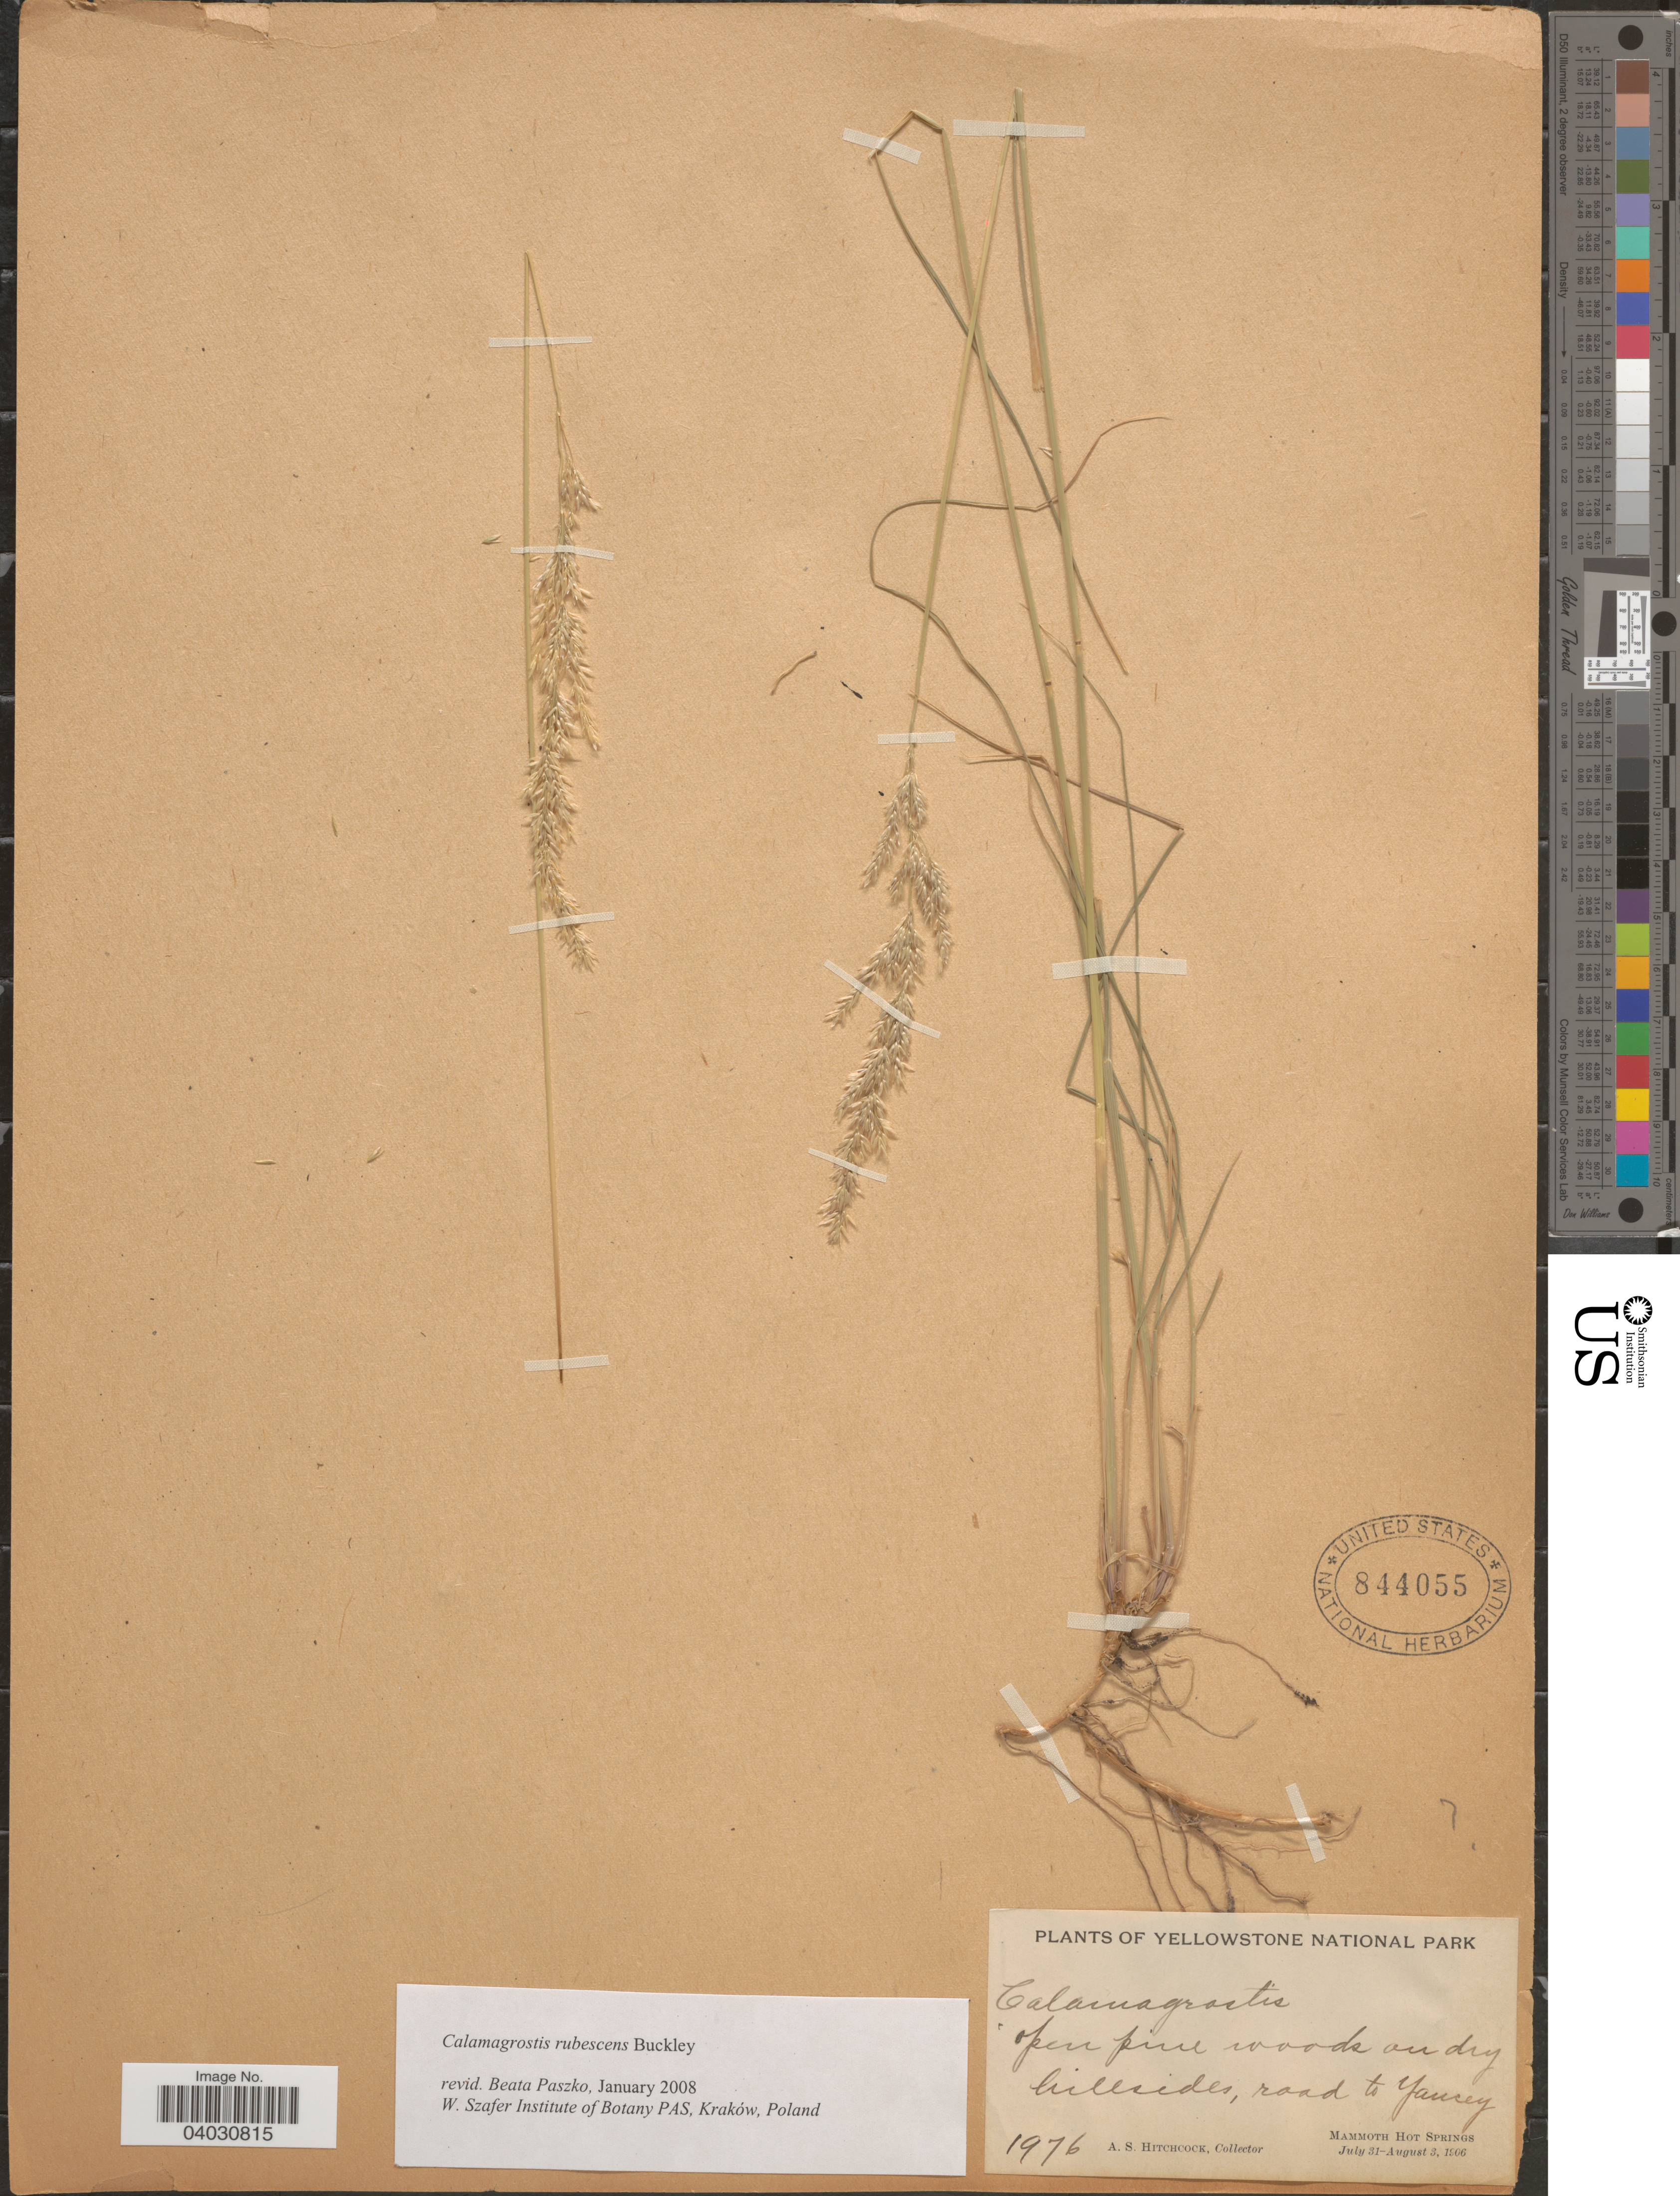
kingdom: Plantae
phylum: Tracheophyta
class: Liliopsida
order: Poales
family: Poaceae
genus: Calamagrostis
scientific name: Calamagrostis rubescens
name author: Buckley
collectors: A. S. Hitchcock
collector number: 1976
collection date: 1906-07-31/1906-08-03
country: United States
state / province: Wyoming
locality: Yellowstone National Park. Open pine woods on dry hillsides, road to Yancey. Mammoth Hot Springs.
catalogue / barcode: US 844055